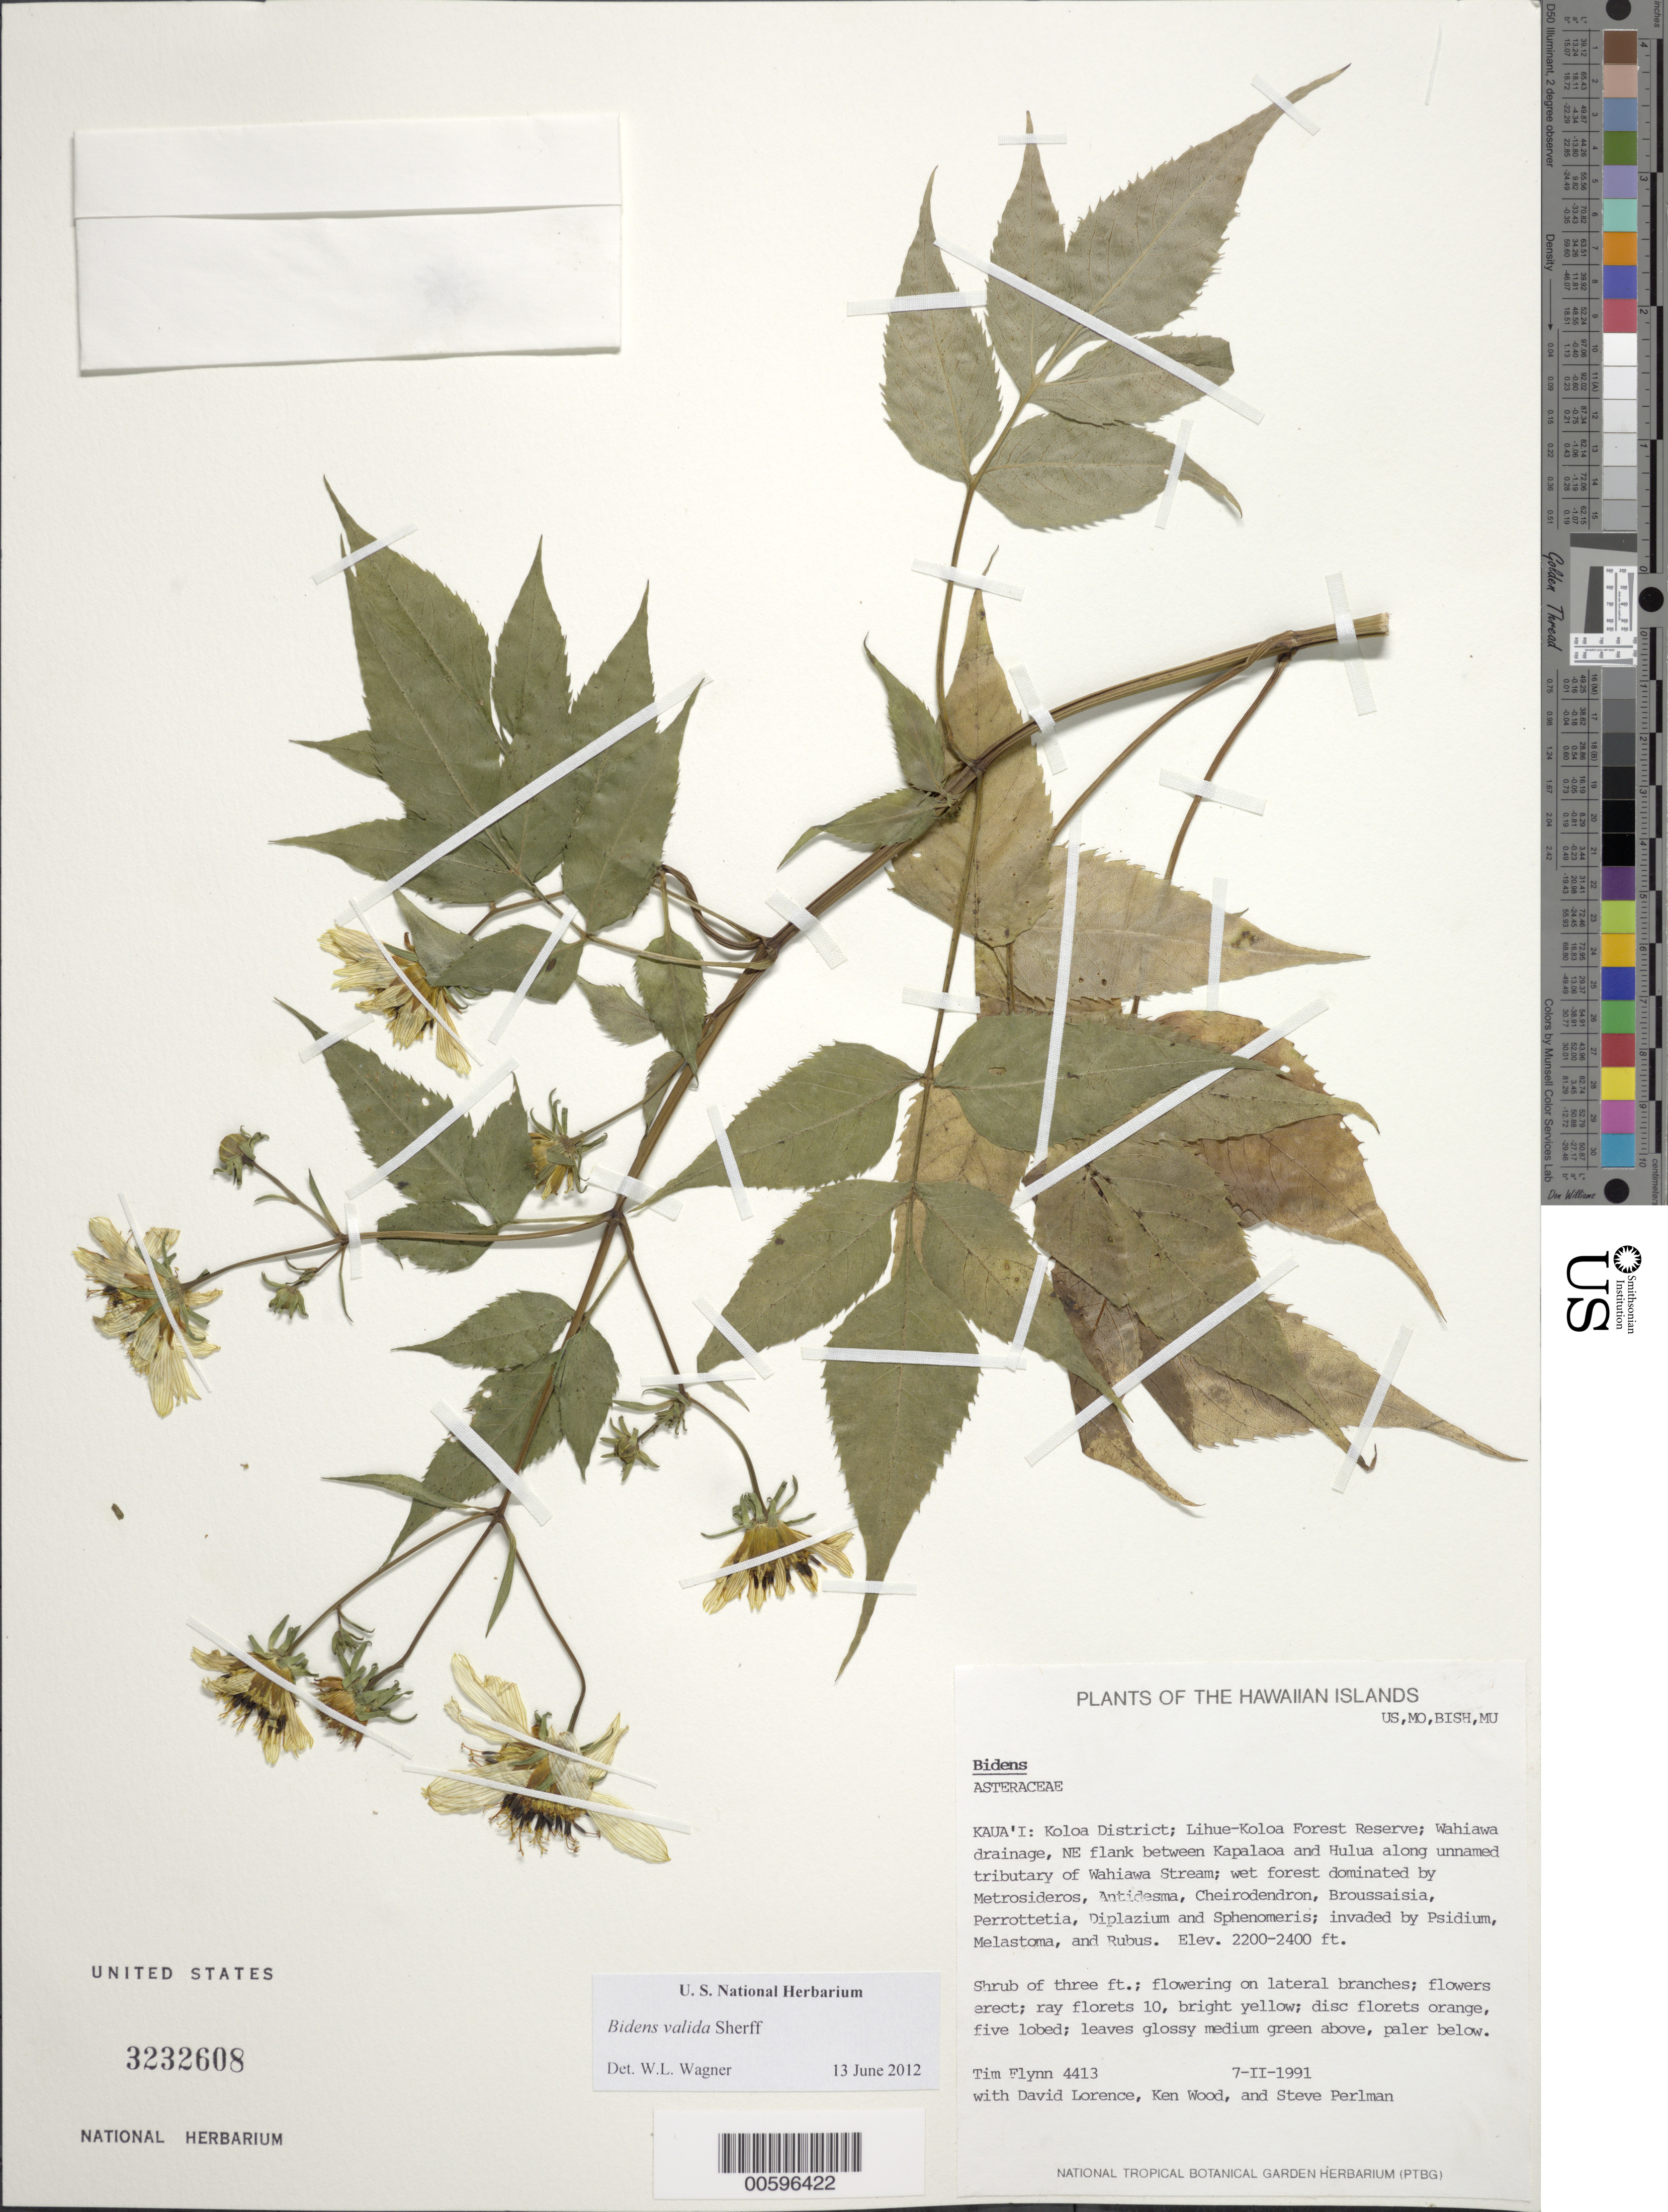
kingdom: Plantae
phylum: Tracheophyta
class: Magnoliopsida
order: Asterales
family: Asteraceae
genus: Bidens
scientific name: Bidens valida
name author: Sherff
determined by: Wagner, W. L., (BOT), Smithsonian Institution - National Museum of Natural History (UNITED STATES)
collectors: T. W. Flynn, D. Lorence, K. Wood & S. P. Perlman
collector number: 4413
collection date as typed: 7 Feb 1991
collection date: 1991-02-07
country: United States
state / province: Hawaii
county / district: Kauai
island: Kaua'i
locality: Koloa District; Lihue-Koloa For Res; Wahiawa drainage, NE flank between Kapalaoa and Hulua along unnamed tributary of Wahiawa...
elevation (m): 671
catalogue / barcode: US 3232608